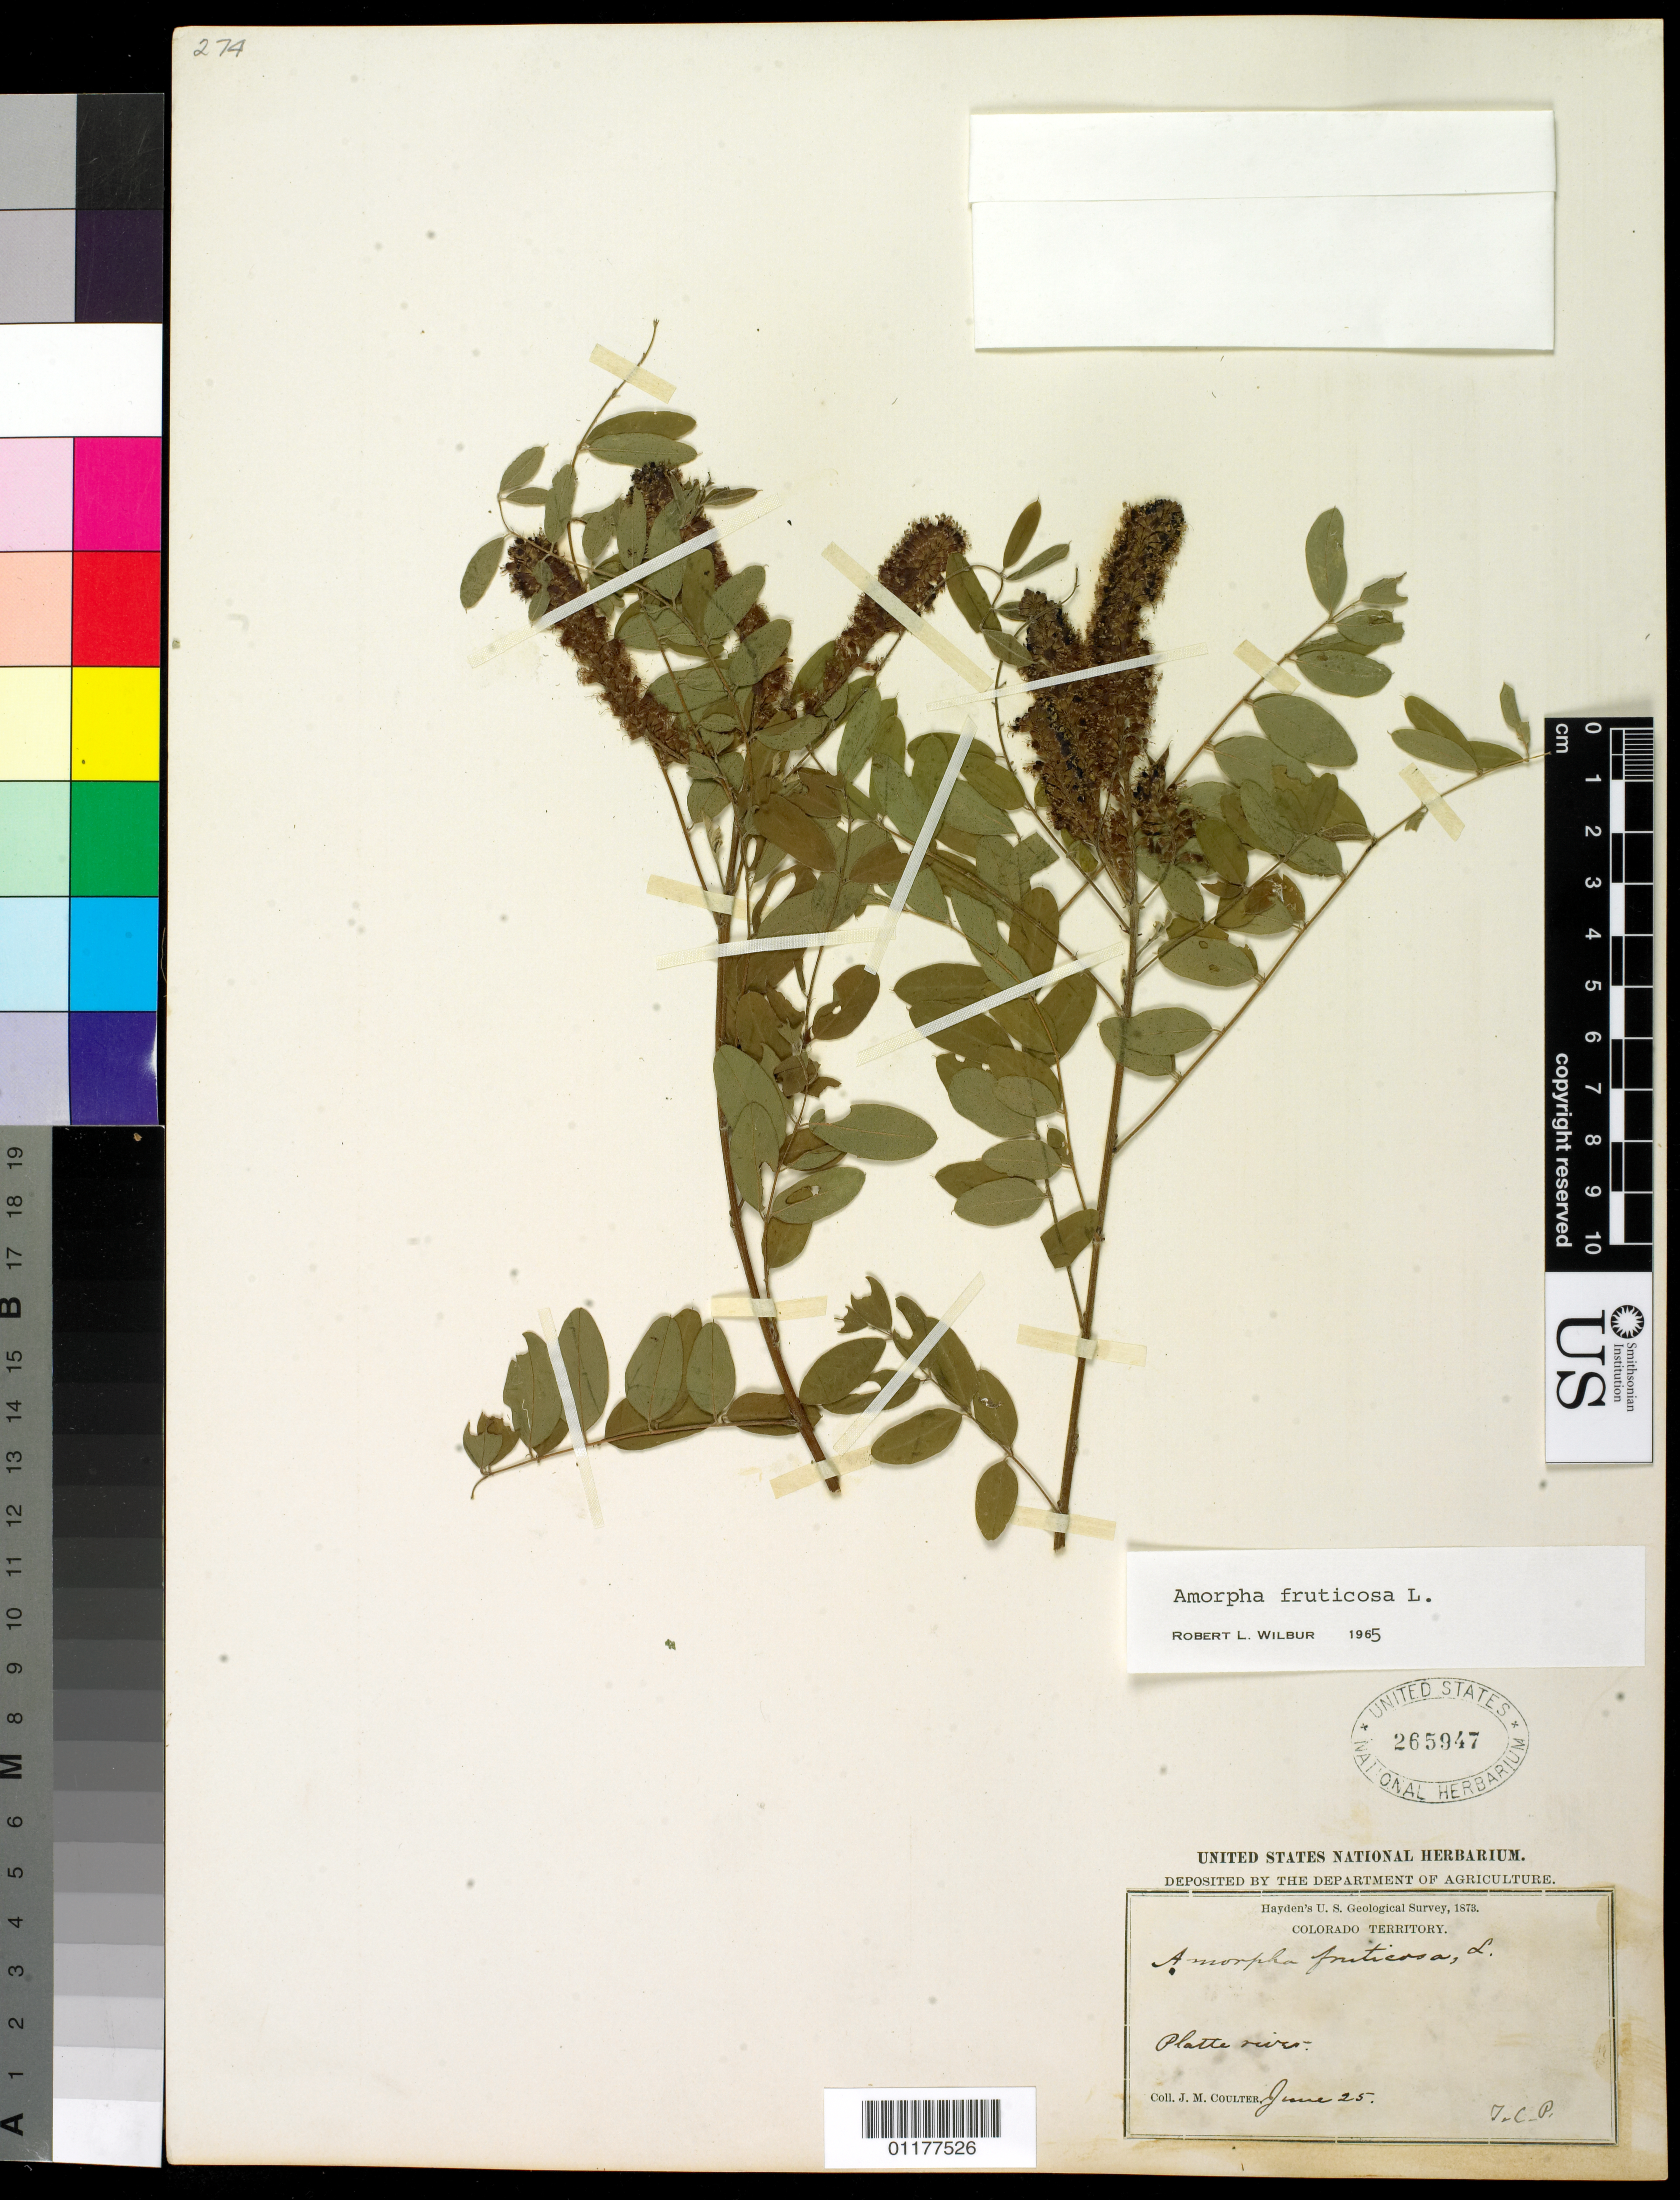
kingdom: Plantae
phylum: Tracheophyta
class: Magnoliopsida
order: Fabales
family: Fabaceae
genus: Amorpha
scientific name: Amorpha fruticosa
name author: L.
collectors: J. M. Coulter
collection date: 1873-06-25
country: United States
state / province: Colorado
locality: Platte River.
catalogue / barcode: US 265947